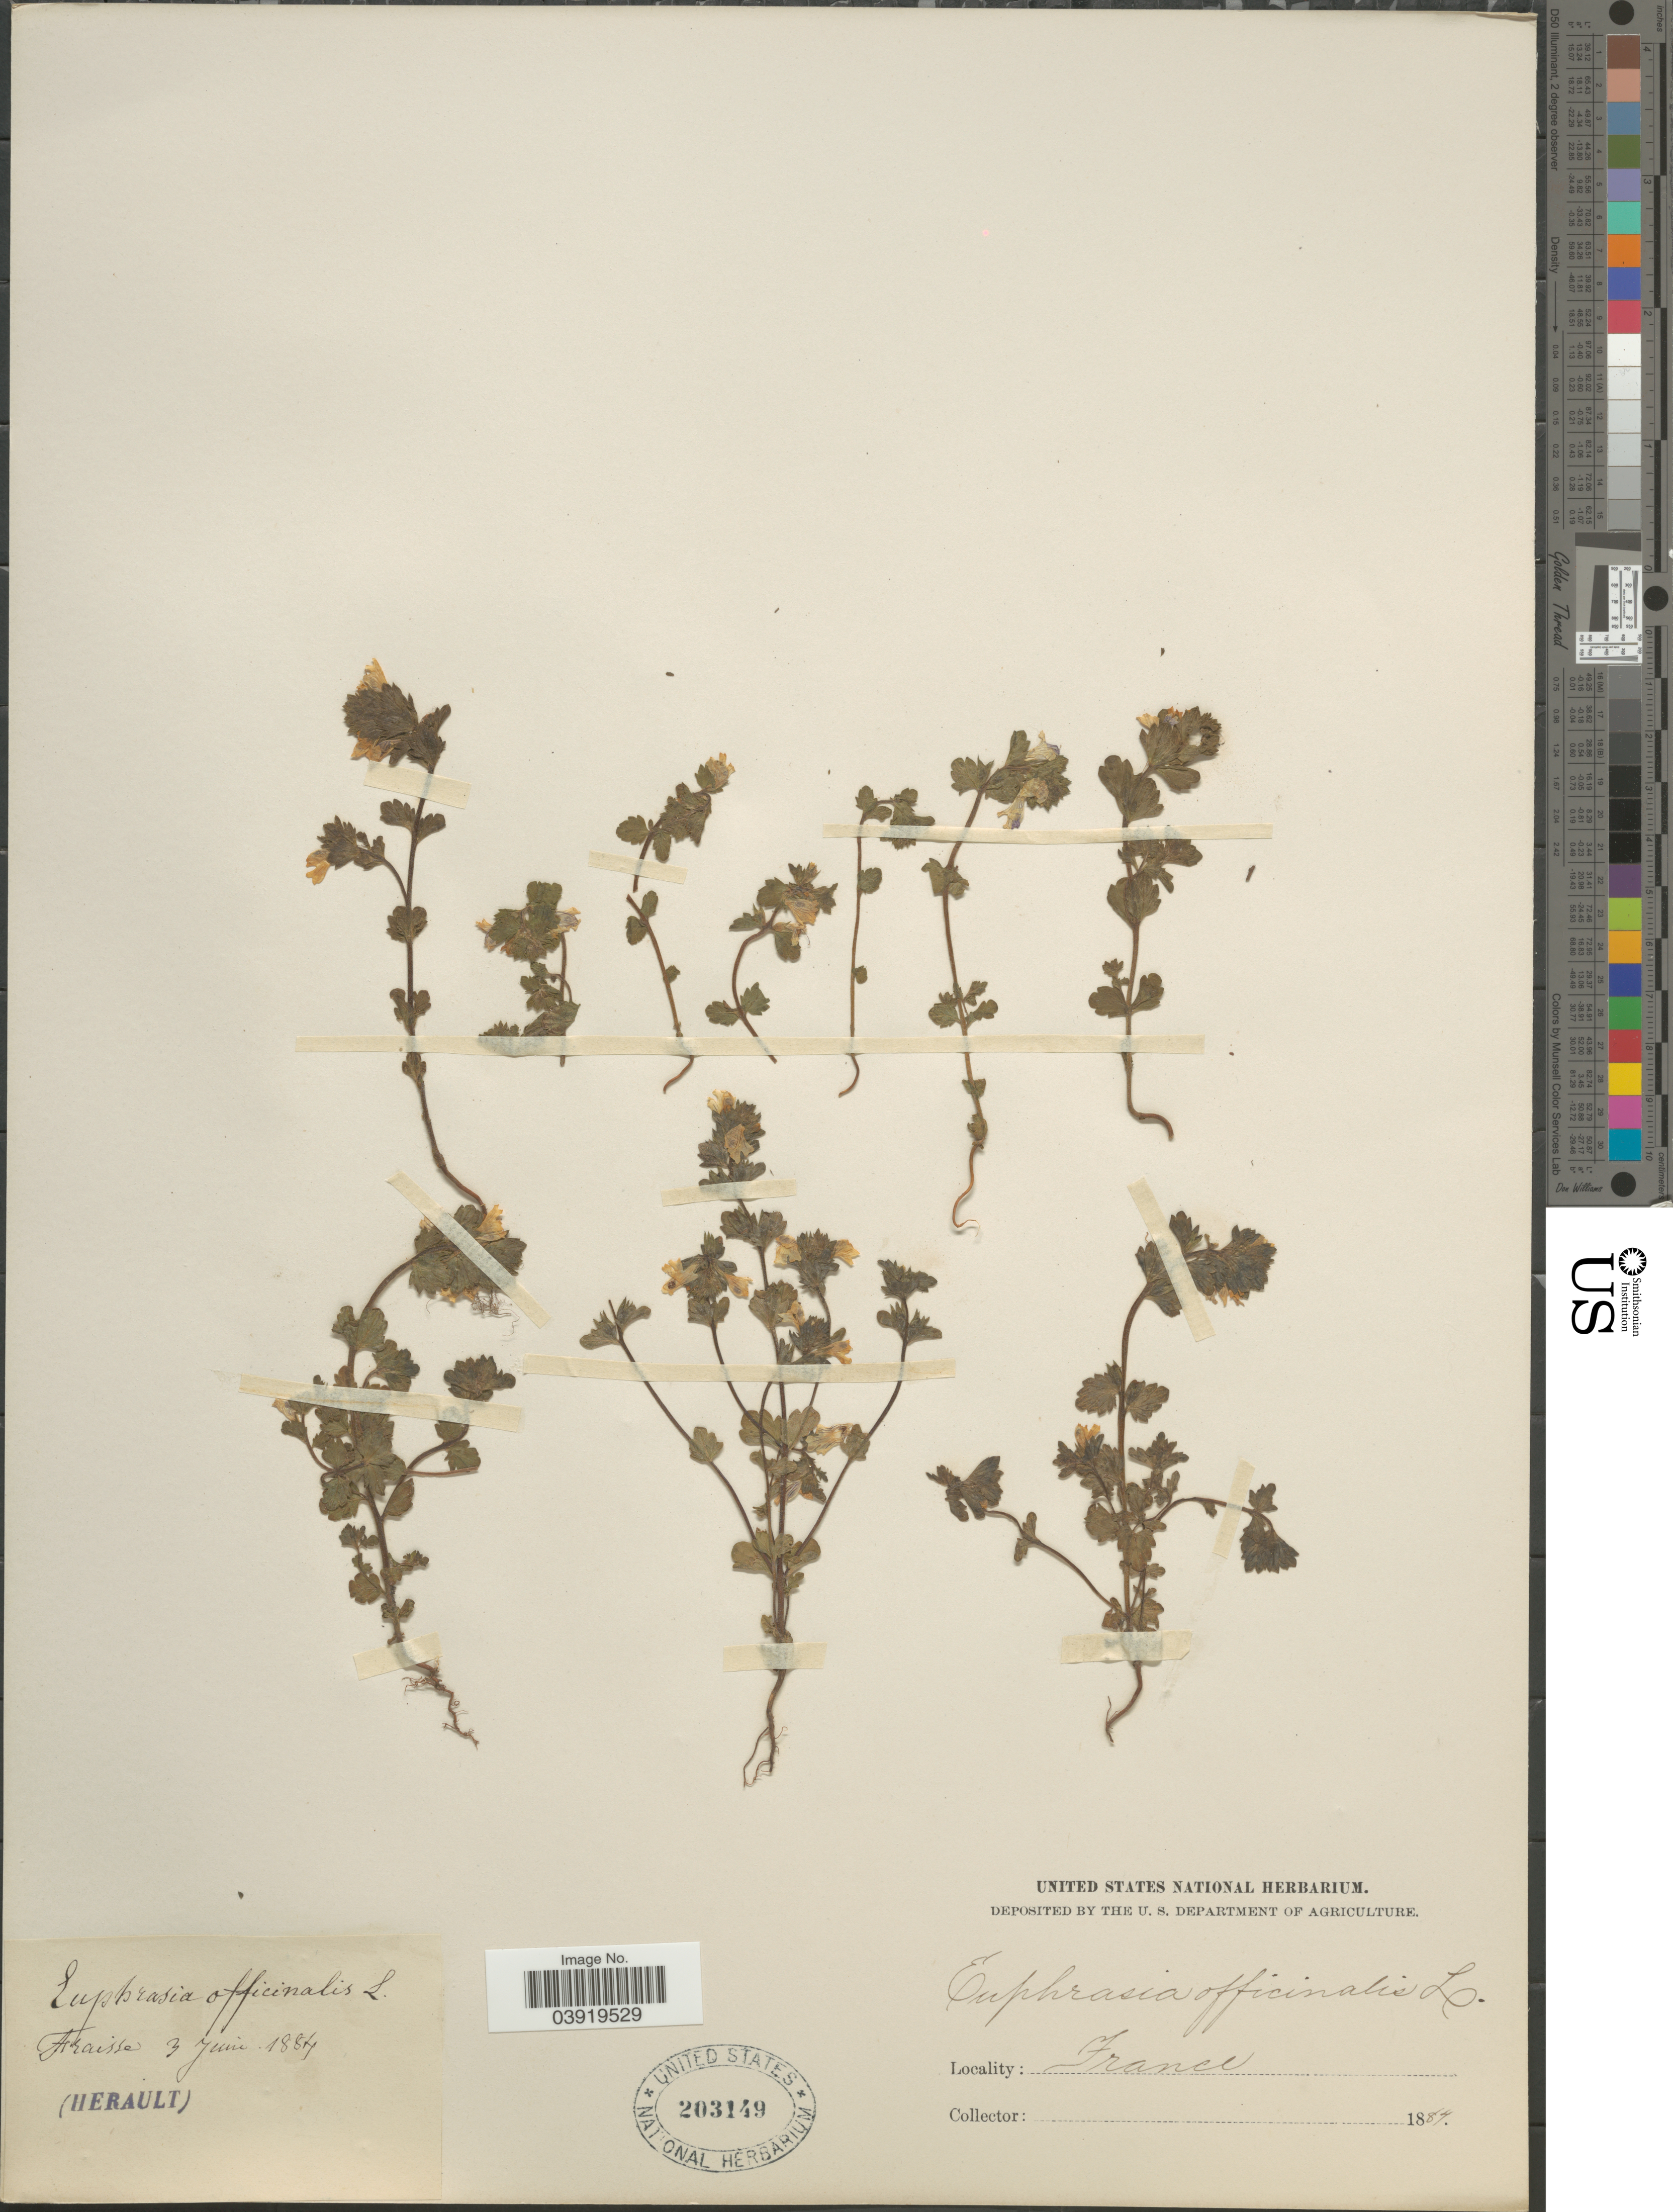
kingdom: Plantae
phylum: Tracheophyta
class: Magnoliopsida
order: Lamiales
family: Orobanchaceae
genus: Euphrasia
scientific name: Euphrasia officinalis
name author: L.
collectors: -. Herault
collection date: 1884-06-03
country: France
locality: Araisse.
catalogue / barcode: US 203149